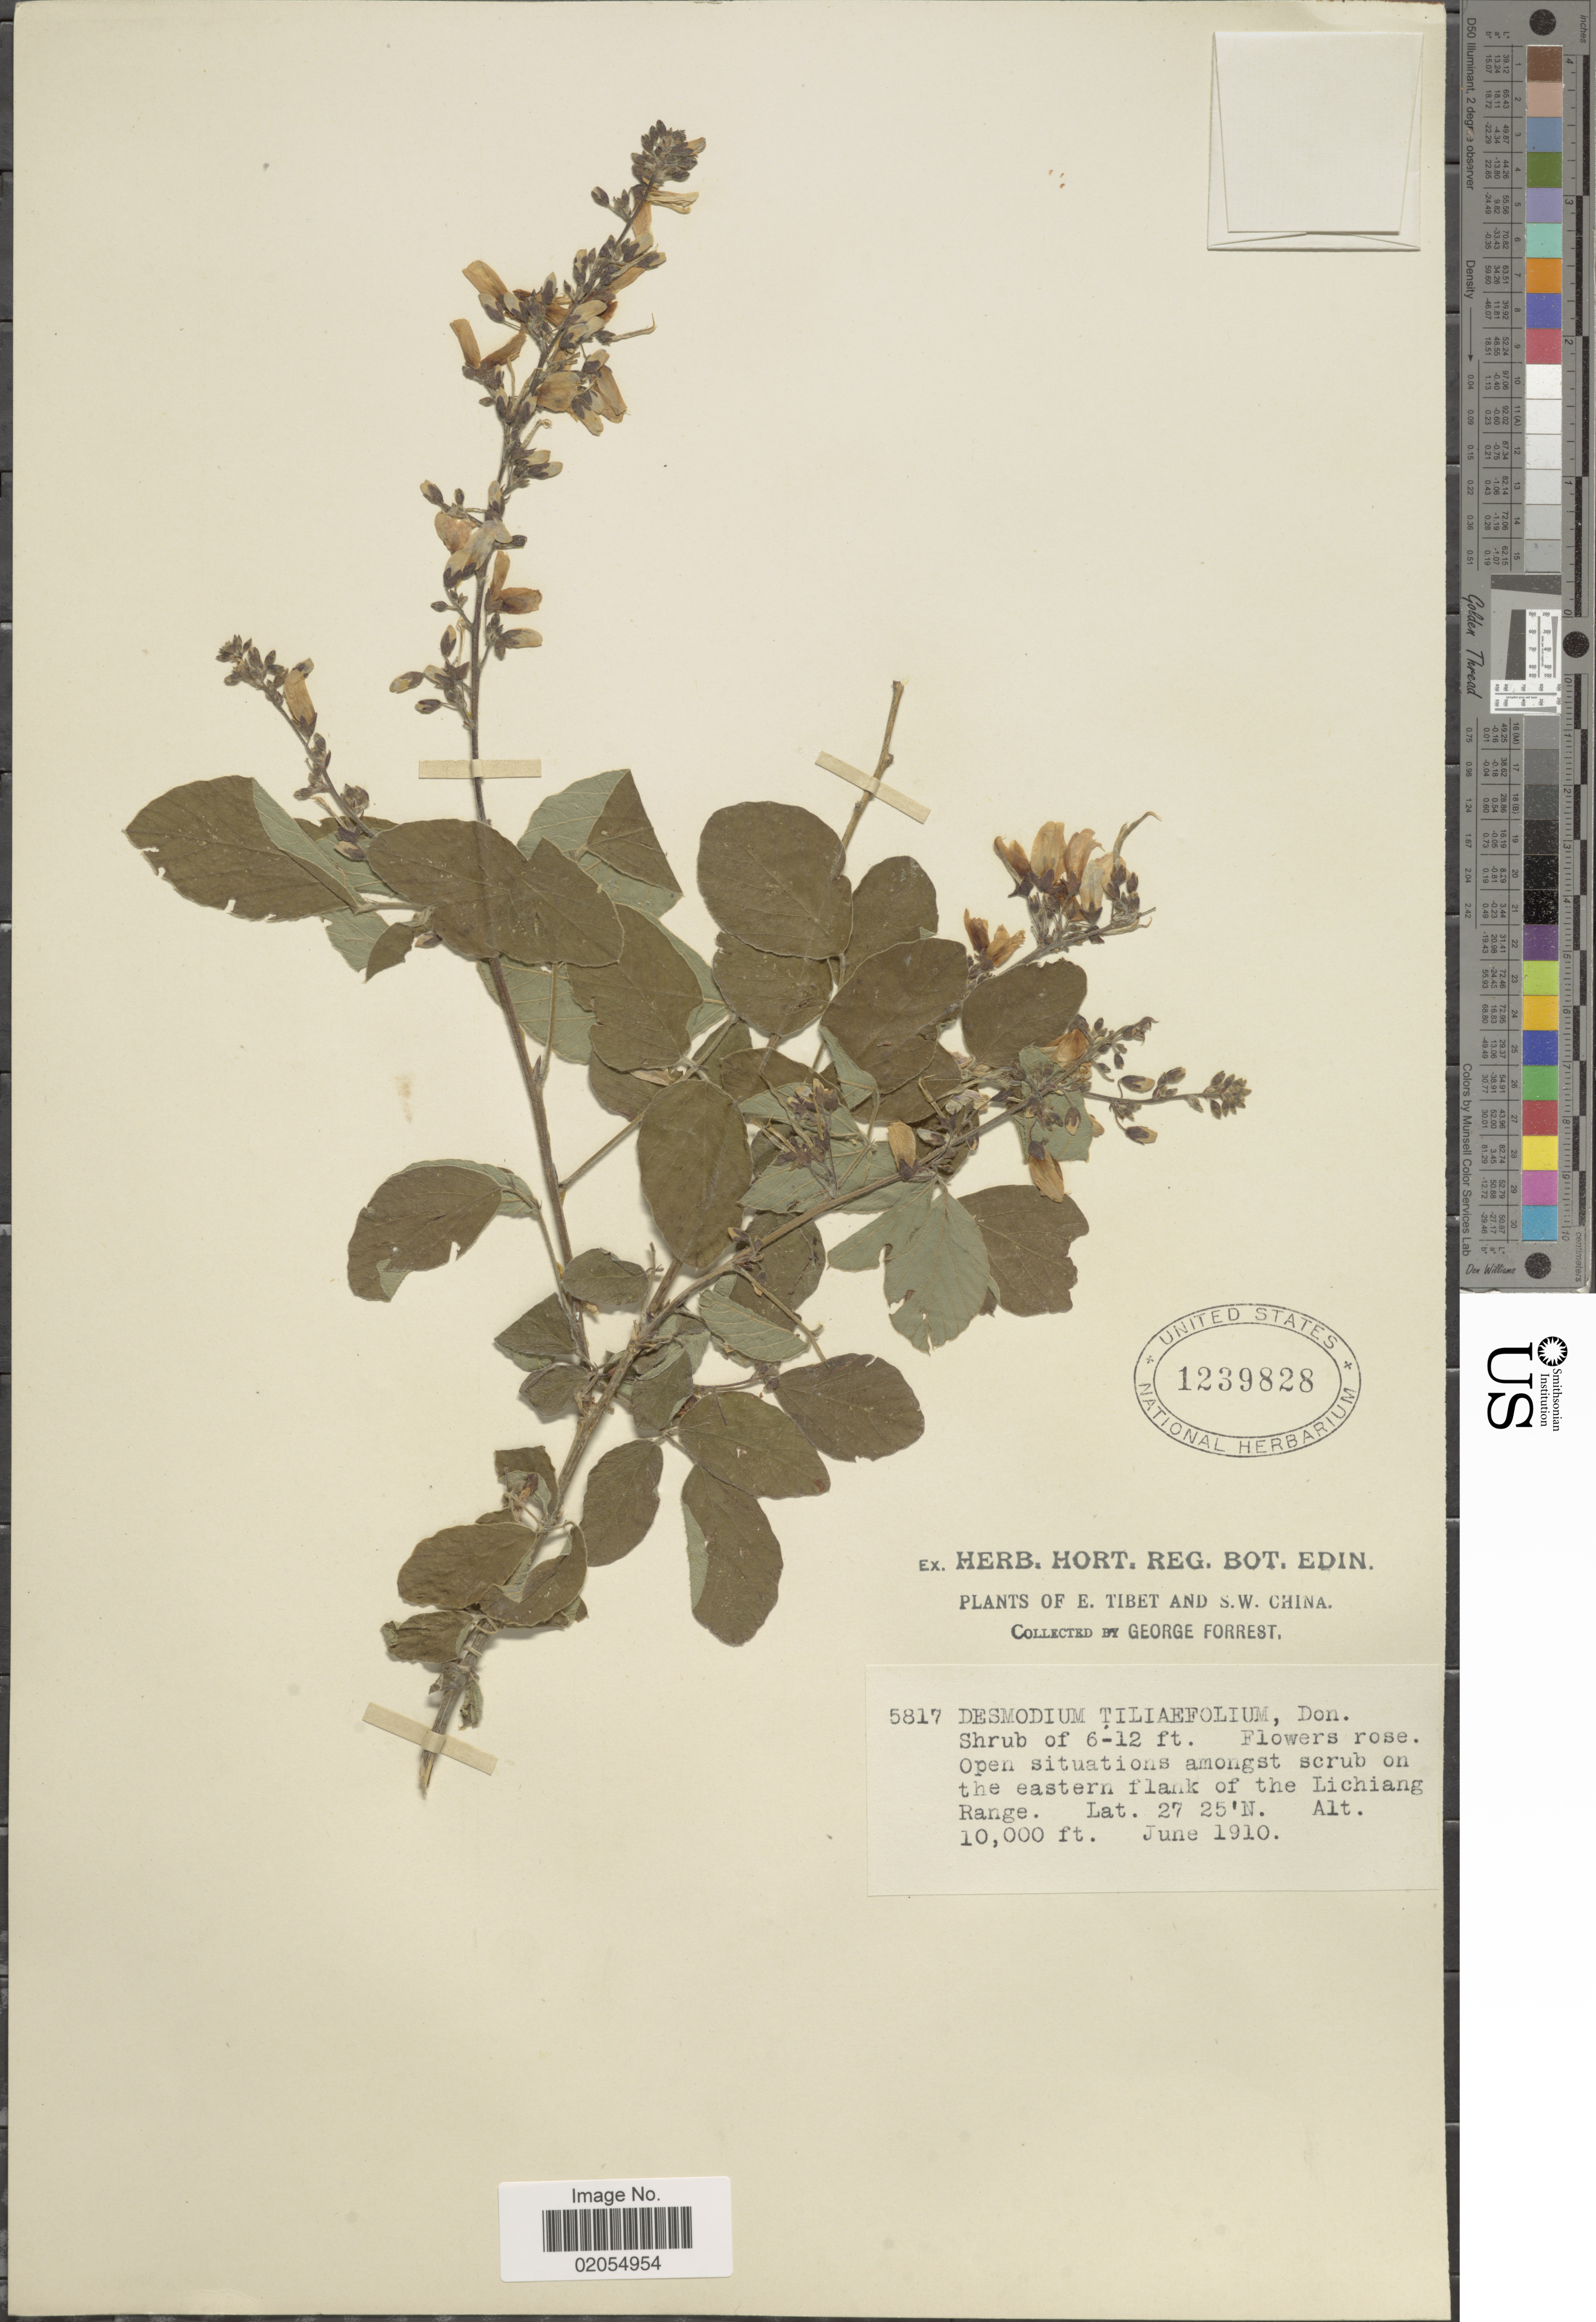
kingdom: Plantae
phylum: Tracheophyta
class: Magnoliopsida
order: Fabales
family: Fabaceae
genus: Sunhangia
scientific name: Sunhangia elegans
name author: (DC.) H. Ohashi & K. Ohashi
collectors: G. Forrest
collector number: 5817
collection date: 1910-06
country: China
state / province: Xizang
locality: E. Tibet and S.W. China, on the eastern flank of the Lichiang Range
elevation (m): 3048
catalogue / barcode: US 1239828